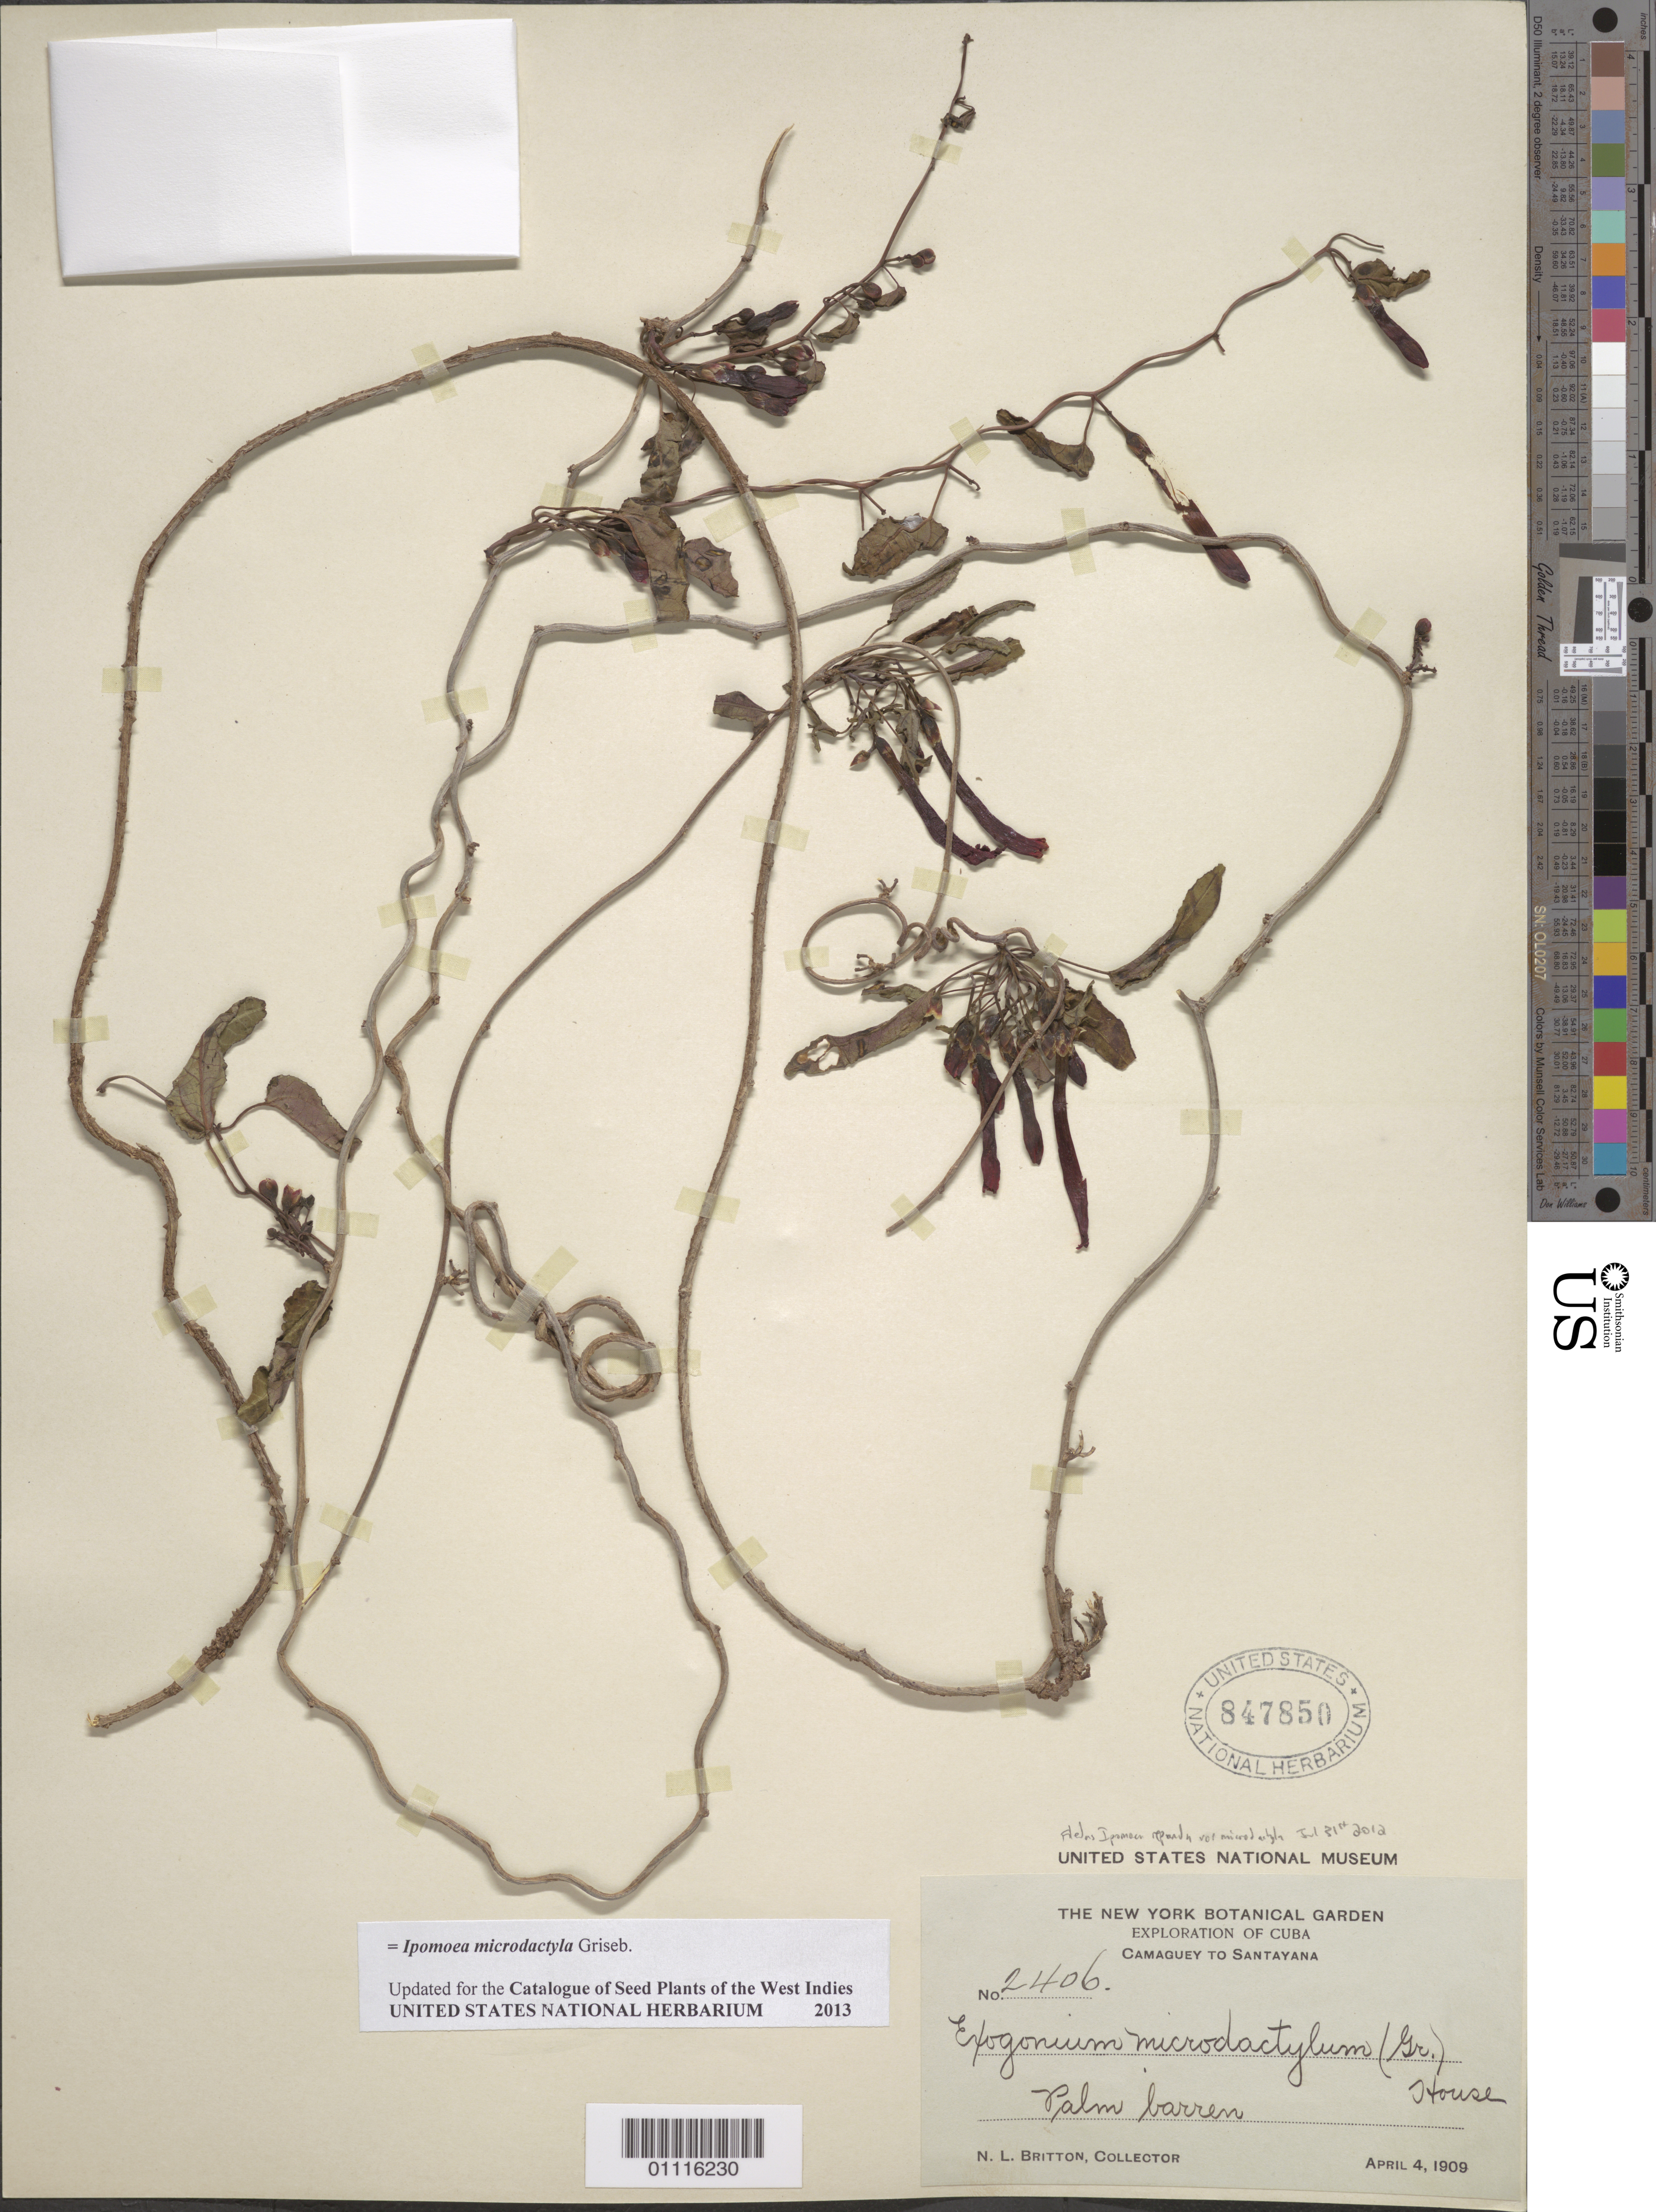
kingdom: Plantae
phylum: Tracheophyta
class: Magnoliopsida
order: Solanales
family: Convolvulaceae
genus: Ipomoea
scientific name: Ipomoea microdactyla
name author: Griseb.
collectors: N. Britton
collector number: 2406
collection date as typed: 04 Apr 1909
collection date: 1909-04-04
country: Cuba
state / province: Camagüey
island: Cuba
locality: Camaguey to Santayana Palm Barren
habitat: Palm barren.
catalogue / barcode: US 847850